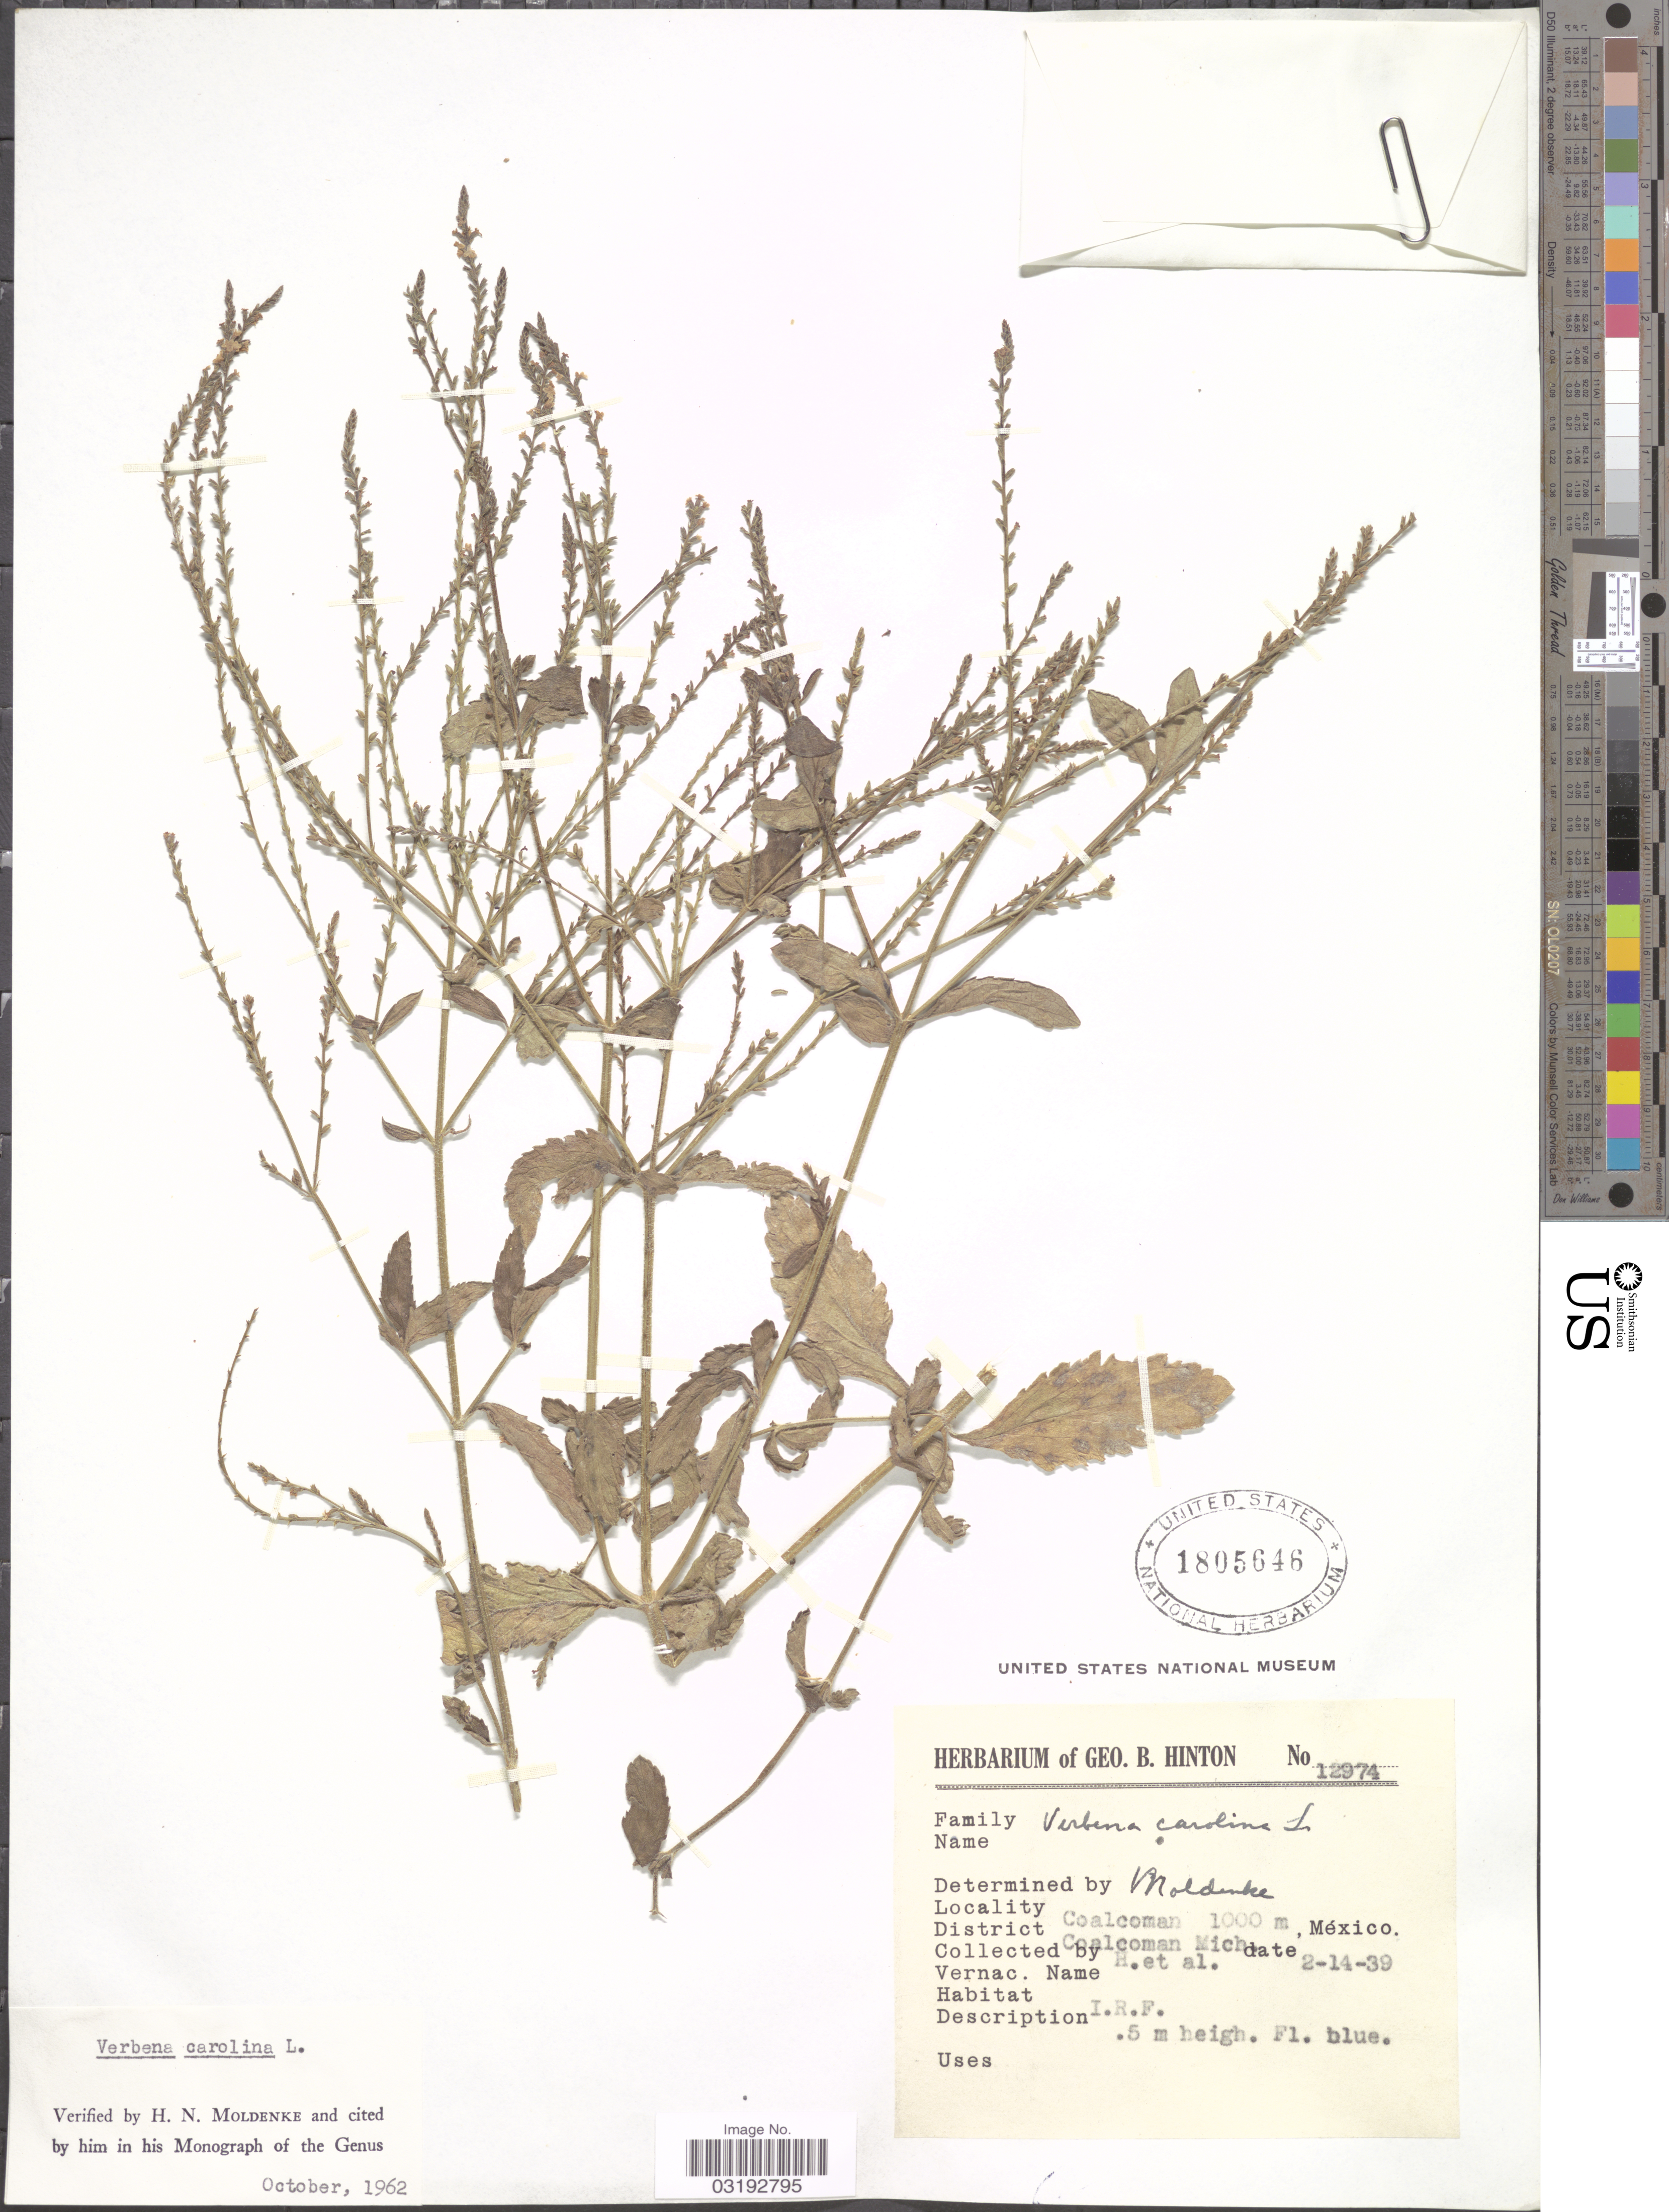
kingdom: Plantae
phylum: Tracheophyta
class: Magnoliopsida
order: Lamiales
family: Verbenaceae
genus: Verbena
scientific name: Verbena carolina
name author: L.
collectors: G. B. Hinton & et al.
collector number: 12974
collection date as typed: Transcribed d/m/y: 14/2/39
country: Mexico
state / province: Michoacán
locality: Coalcoman. District Coalcoman.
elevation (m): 1000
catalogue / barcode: US 1805646